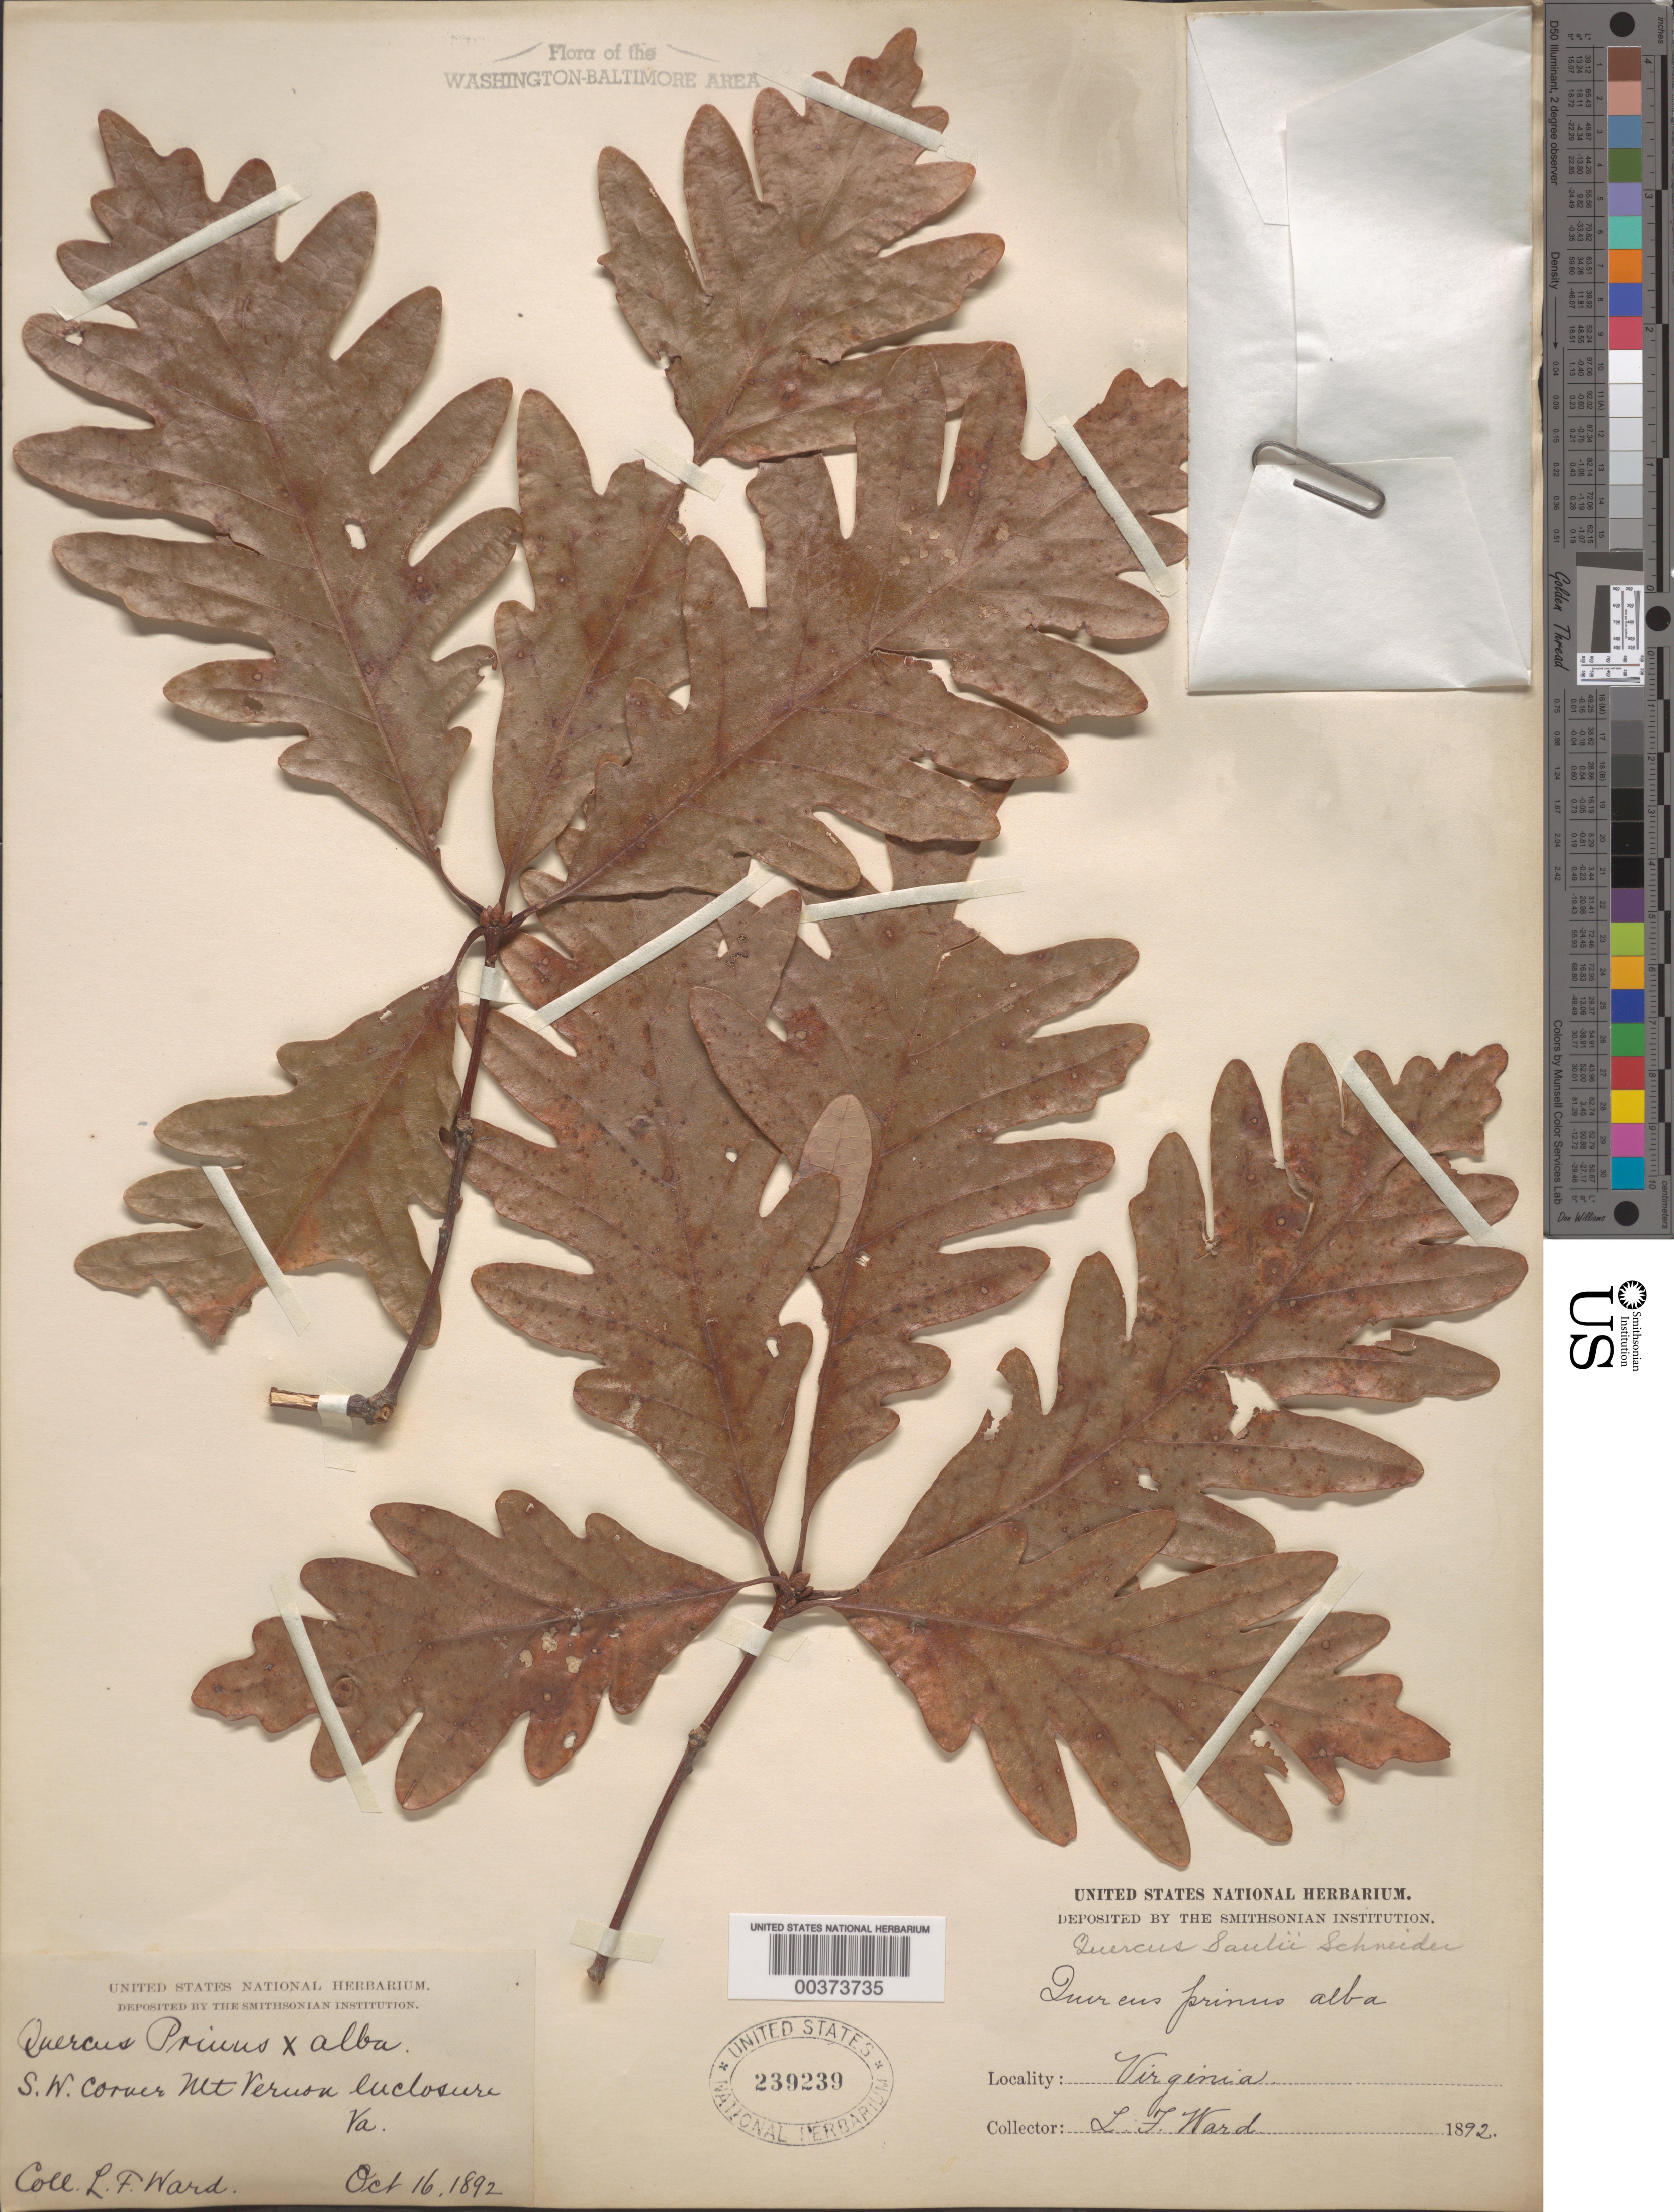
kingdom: Plantae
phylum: Tracheophyta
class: Magnoliopsida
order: Fagales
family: Fagaceae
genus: Quercus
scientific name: Quercus x saulii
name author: C. K. Schneider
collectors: L. F. Ward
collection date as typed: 16 Oct 1892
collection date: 1892-10-16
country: United States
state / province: Virginia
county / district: Fairfax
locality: Mount Vernon, S.w. Corner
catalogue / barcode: US 239239